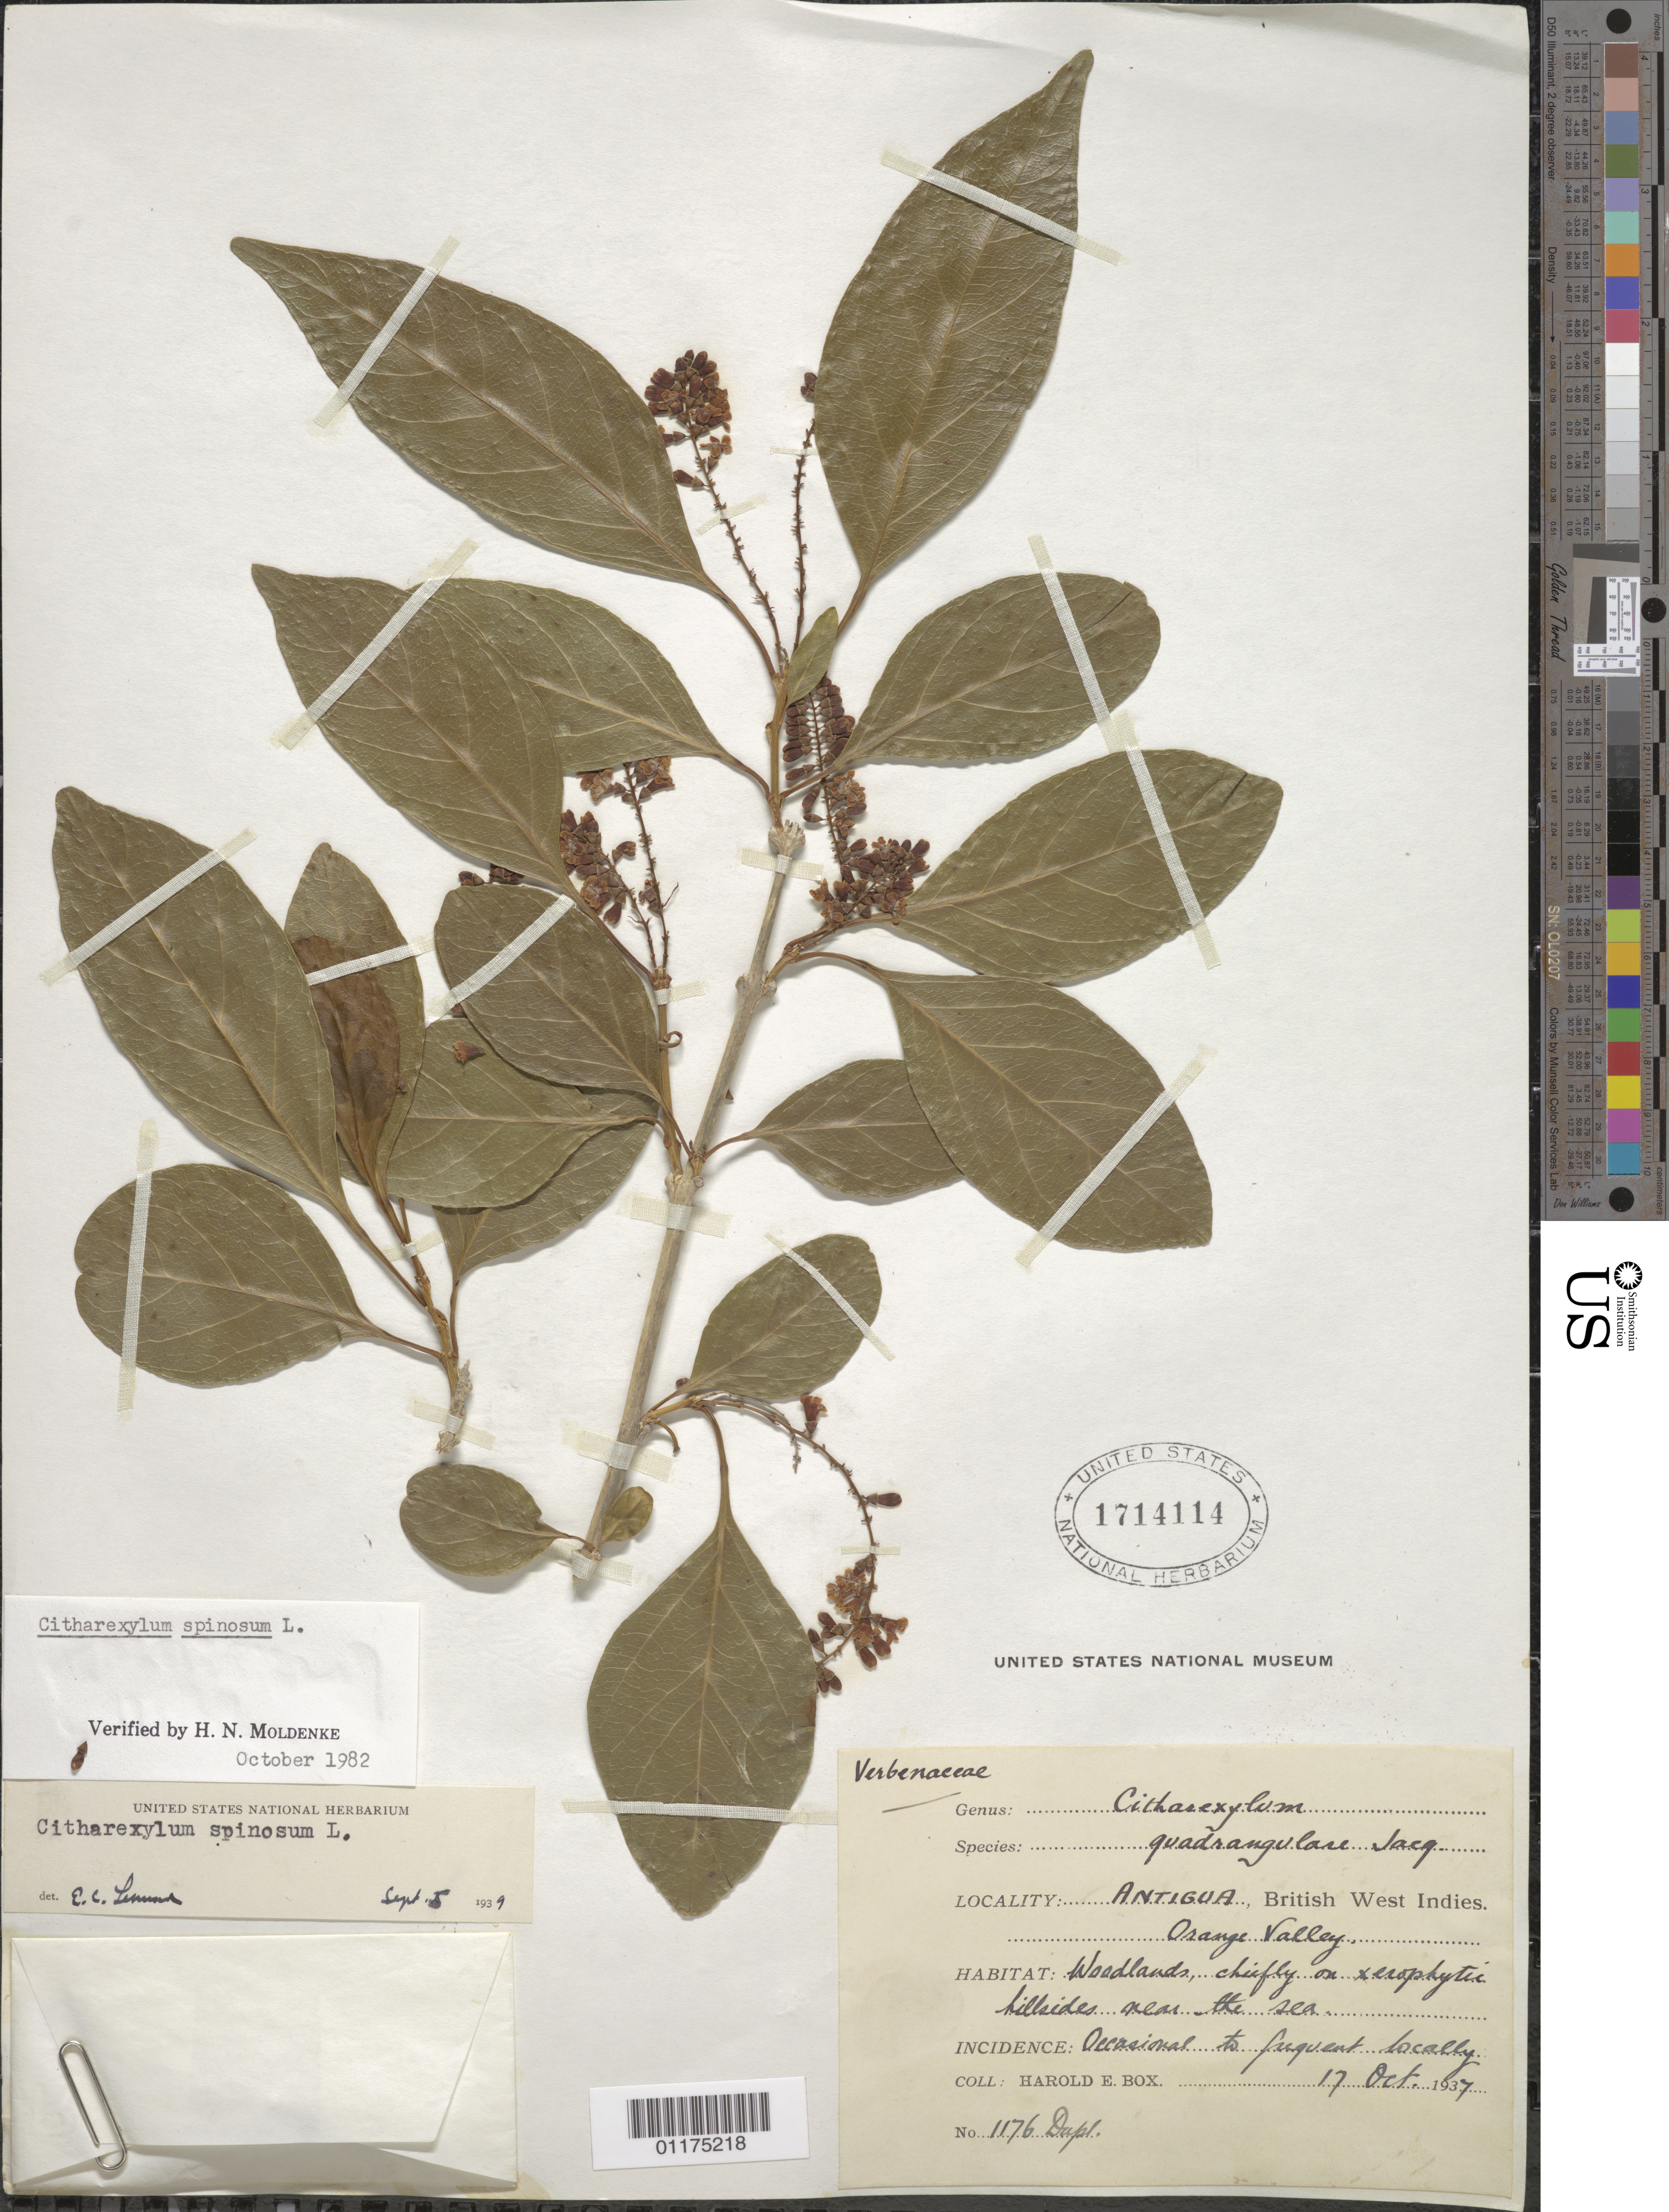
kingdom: Plantae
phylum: Tracheophyta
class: Magnoliopsida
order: Lamiales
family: Verbenaceae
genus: Citharexylum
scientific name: Citharexylum spinosum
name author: L.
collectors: H. E. Box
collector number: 1176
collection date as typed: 17 Oct 1937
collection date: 1937-10-17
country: Antigua and Barbuda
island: Leeward Is.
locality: Woodland, chiefly on xerophytic; hillsides near the sea; occasional to frequent locally; Orange Valley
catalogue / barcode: US 1714114